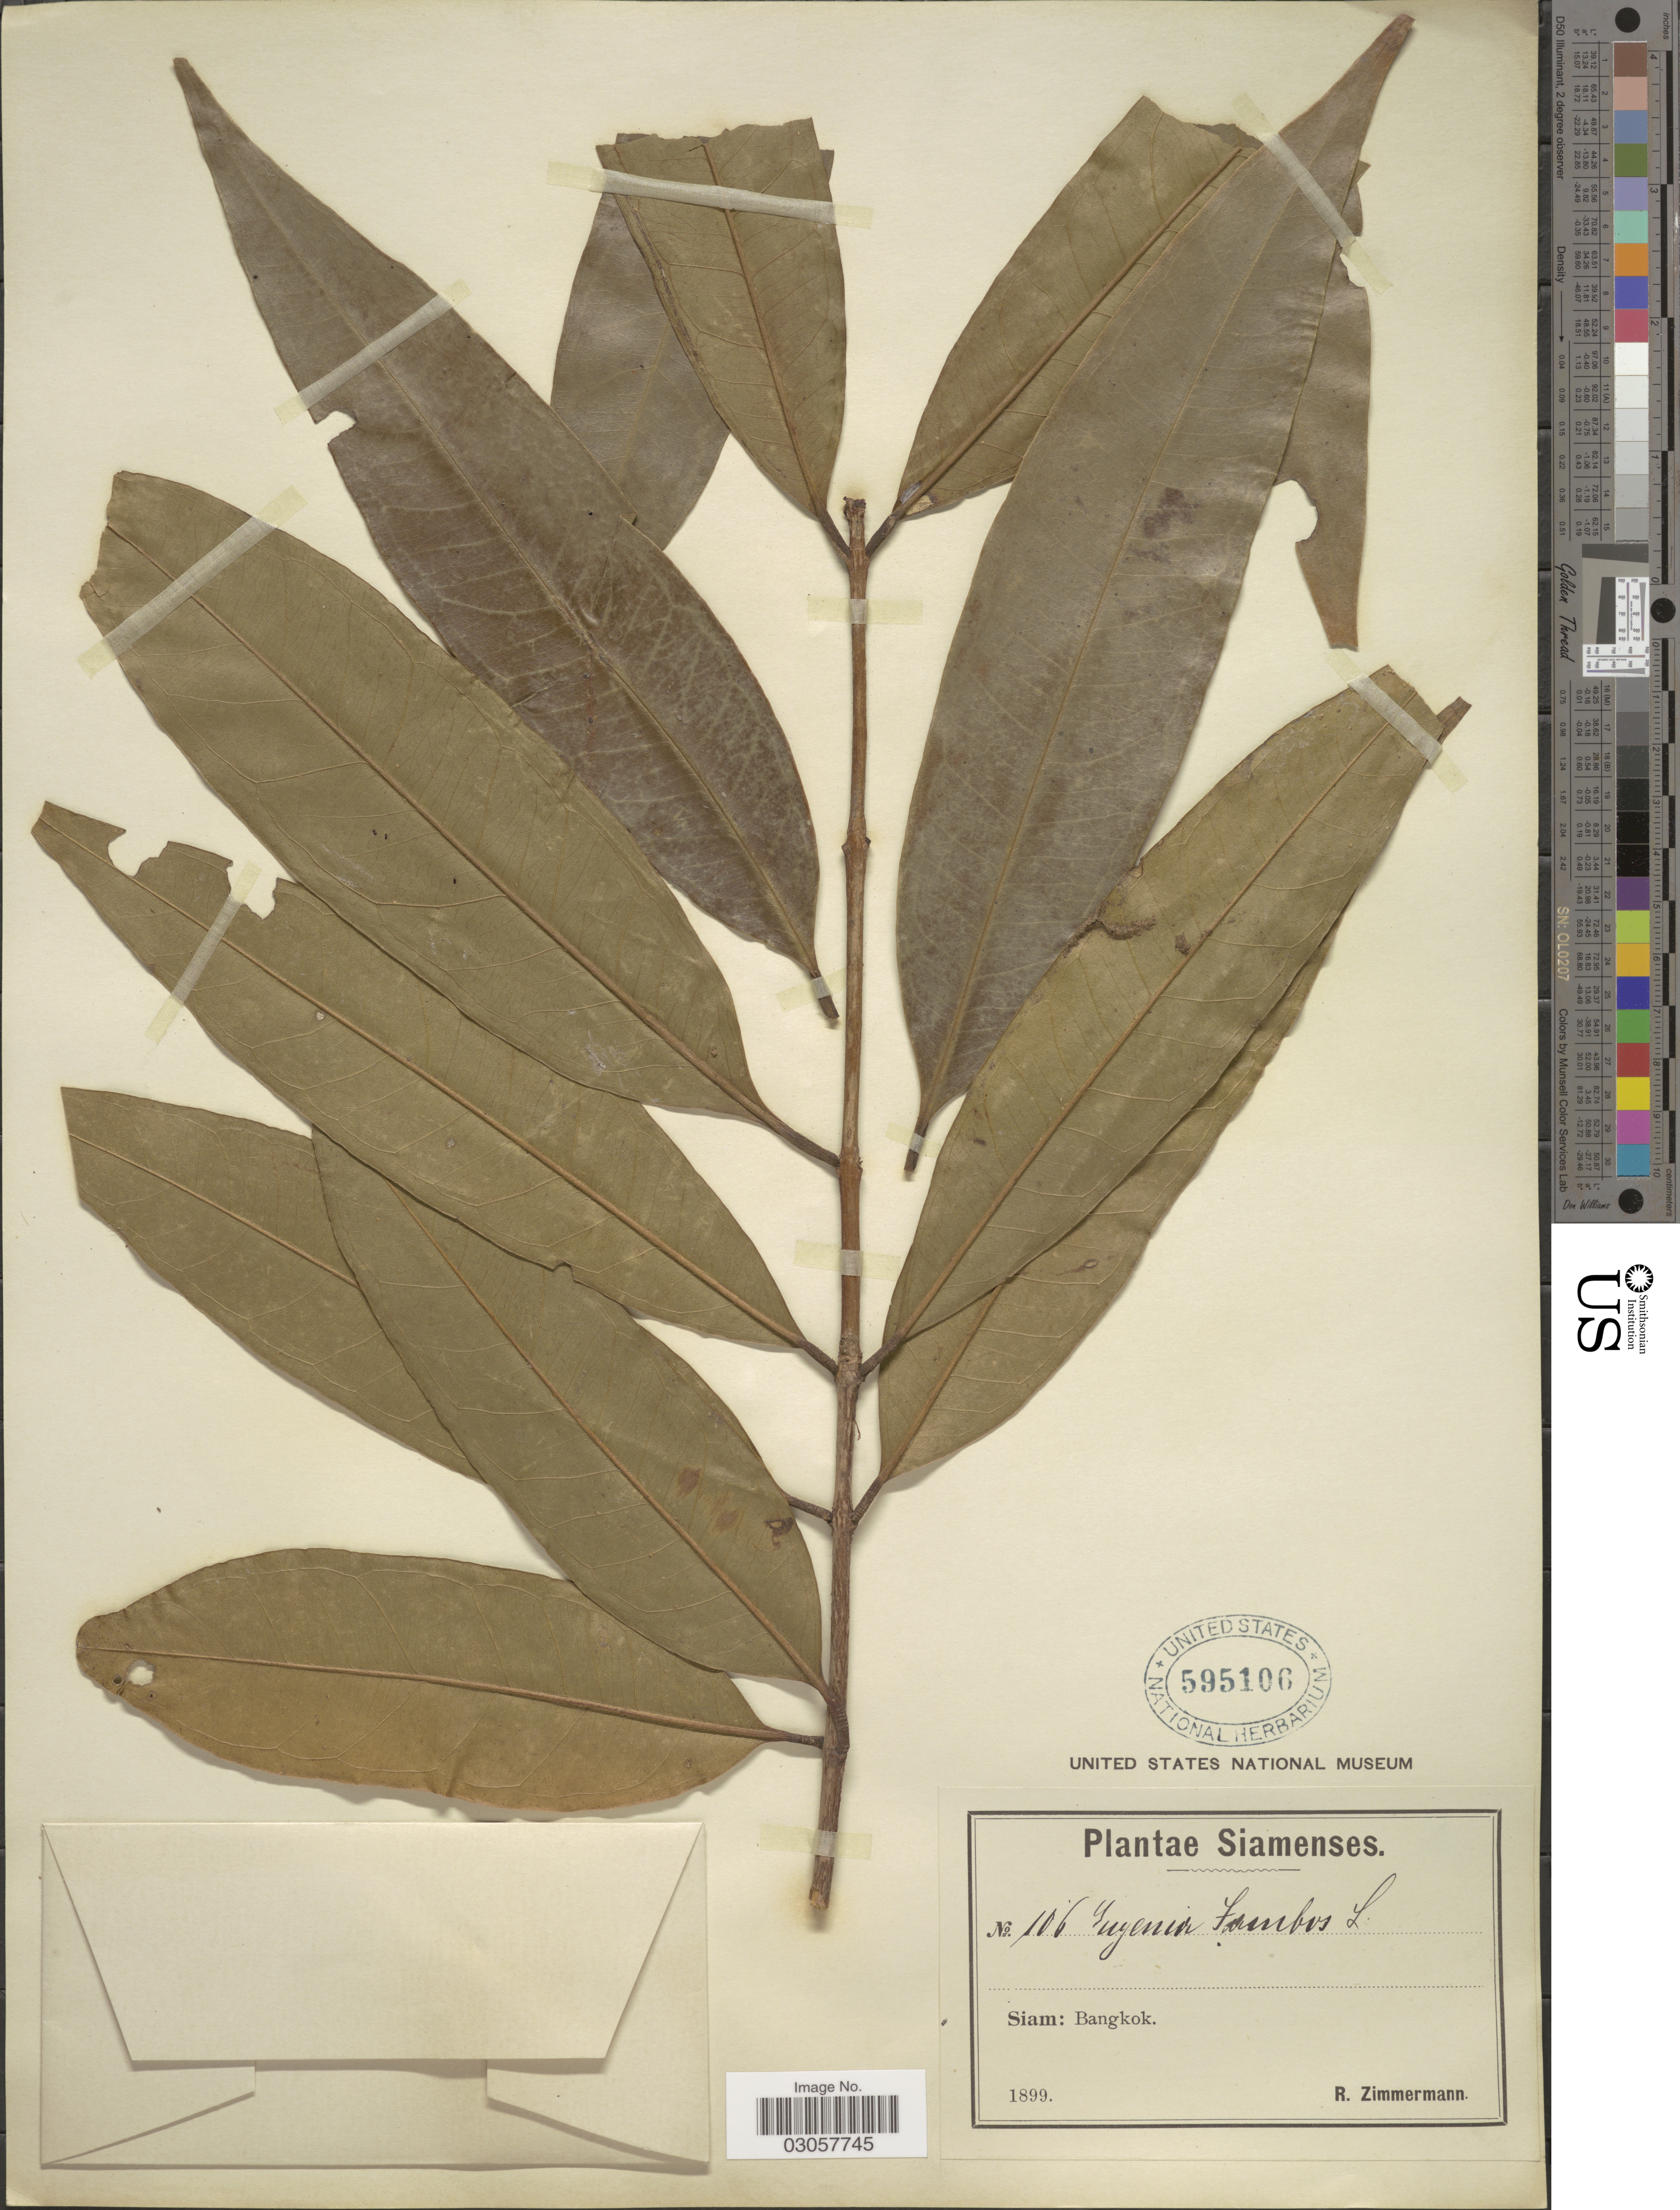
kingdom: Plantae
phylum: Tracheophyta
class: Magnoliopsida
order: Myrtales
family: Myrtaceae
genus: Syzygium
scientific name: Syzygium jambos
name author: (L.) Alston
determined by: Strong, Mark T., (BOT), Smithsonian Institution - National Museum of Natural History (UNITED STATES)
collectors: R. Zimmerman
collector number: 106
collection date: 1899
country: Thailand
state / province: Bangkok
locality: Siam.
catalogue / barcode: US 595106